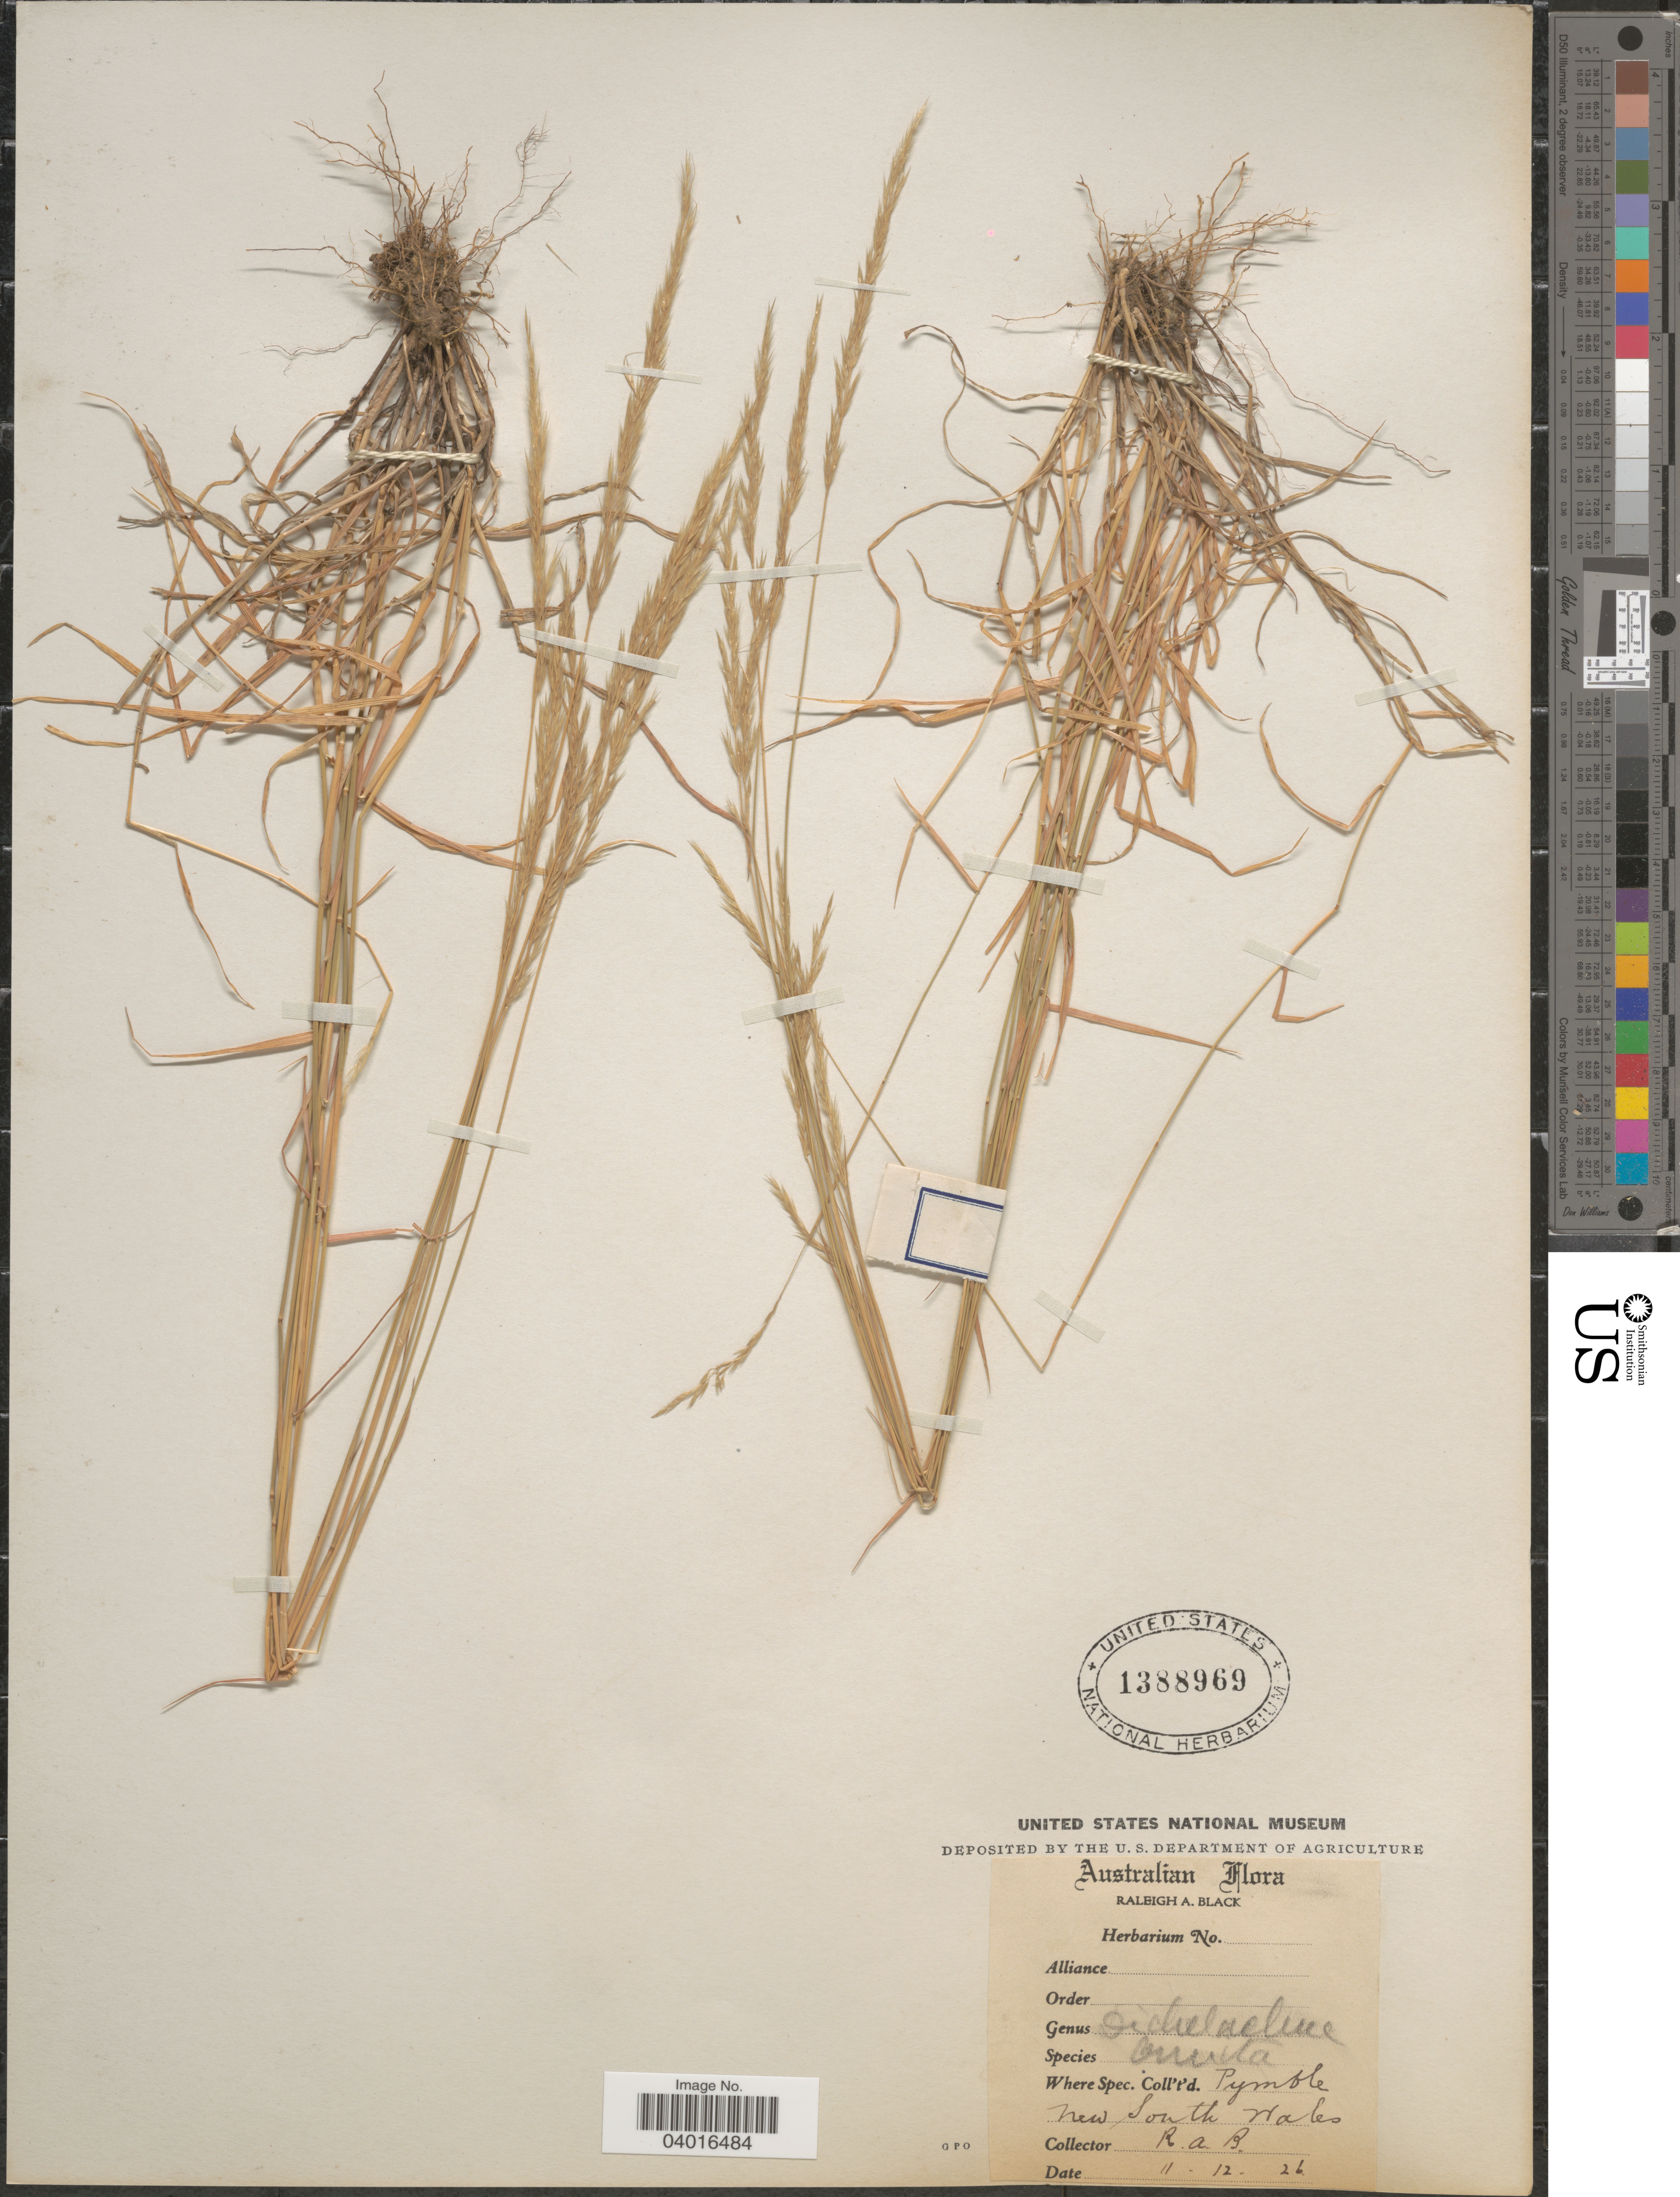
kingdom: Plantae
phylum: Tracheophyta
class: Liliopsida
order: Poales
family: Poaceae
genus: Dichelachne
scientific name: Dichelachne crinita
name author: Hook. f.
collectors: R. A. Black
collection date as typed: Transcribed d/m/y: 11/12/26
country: Australia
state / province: New South Wales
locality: Pymble.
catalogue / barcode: US 1388969